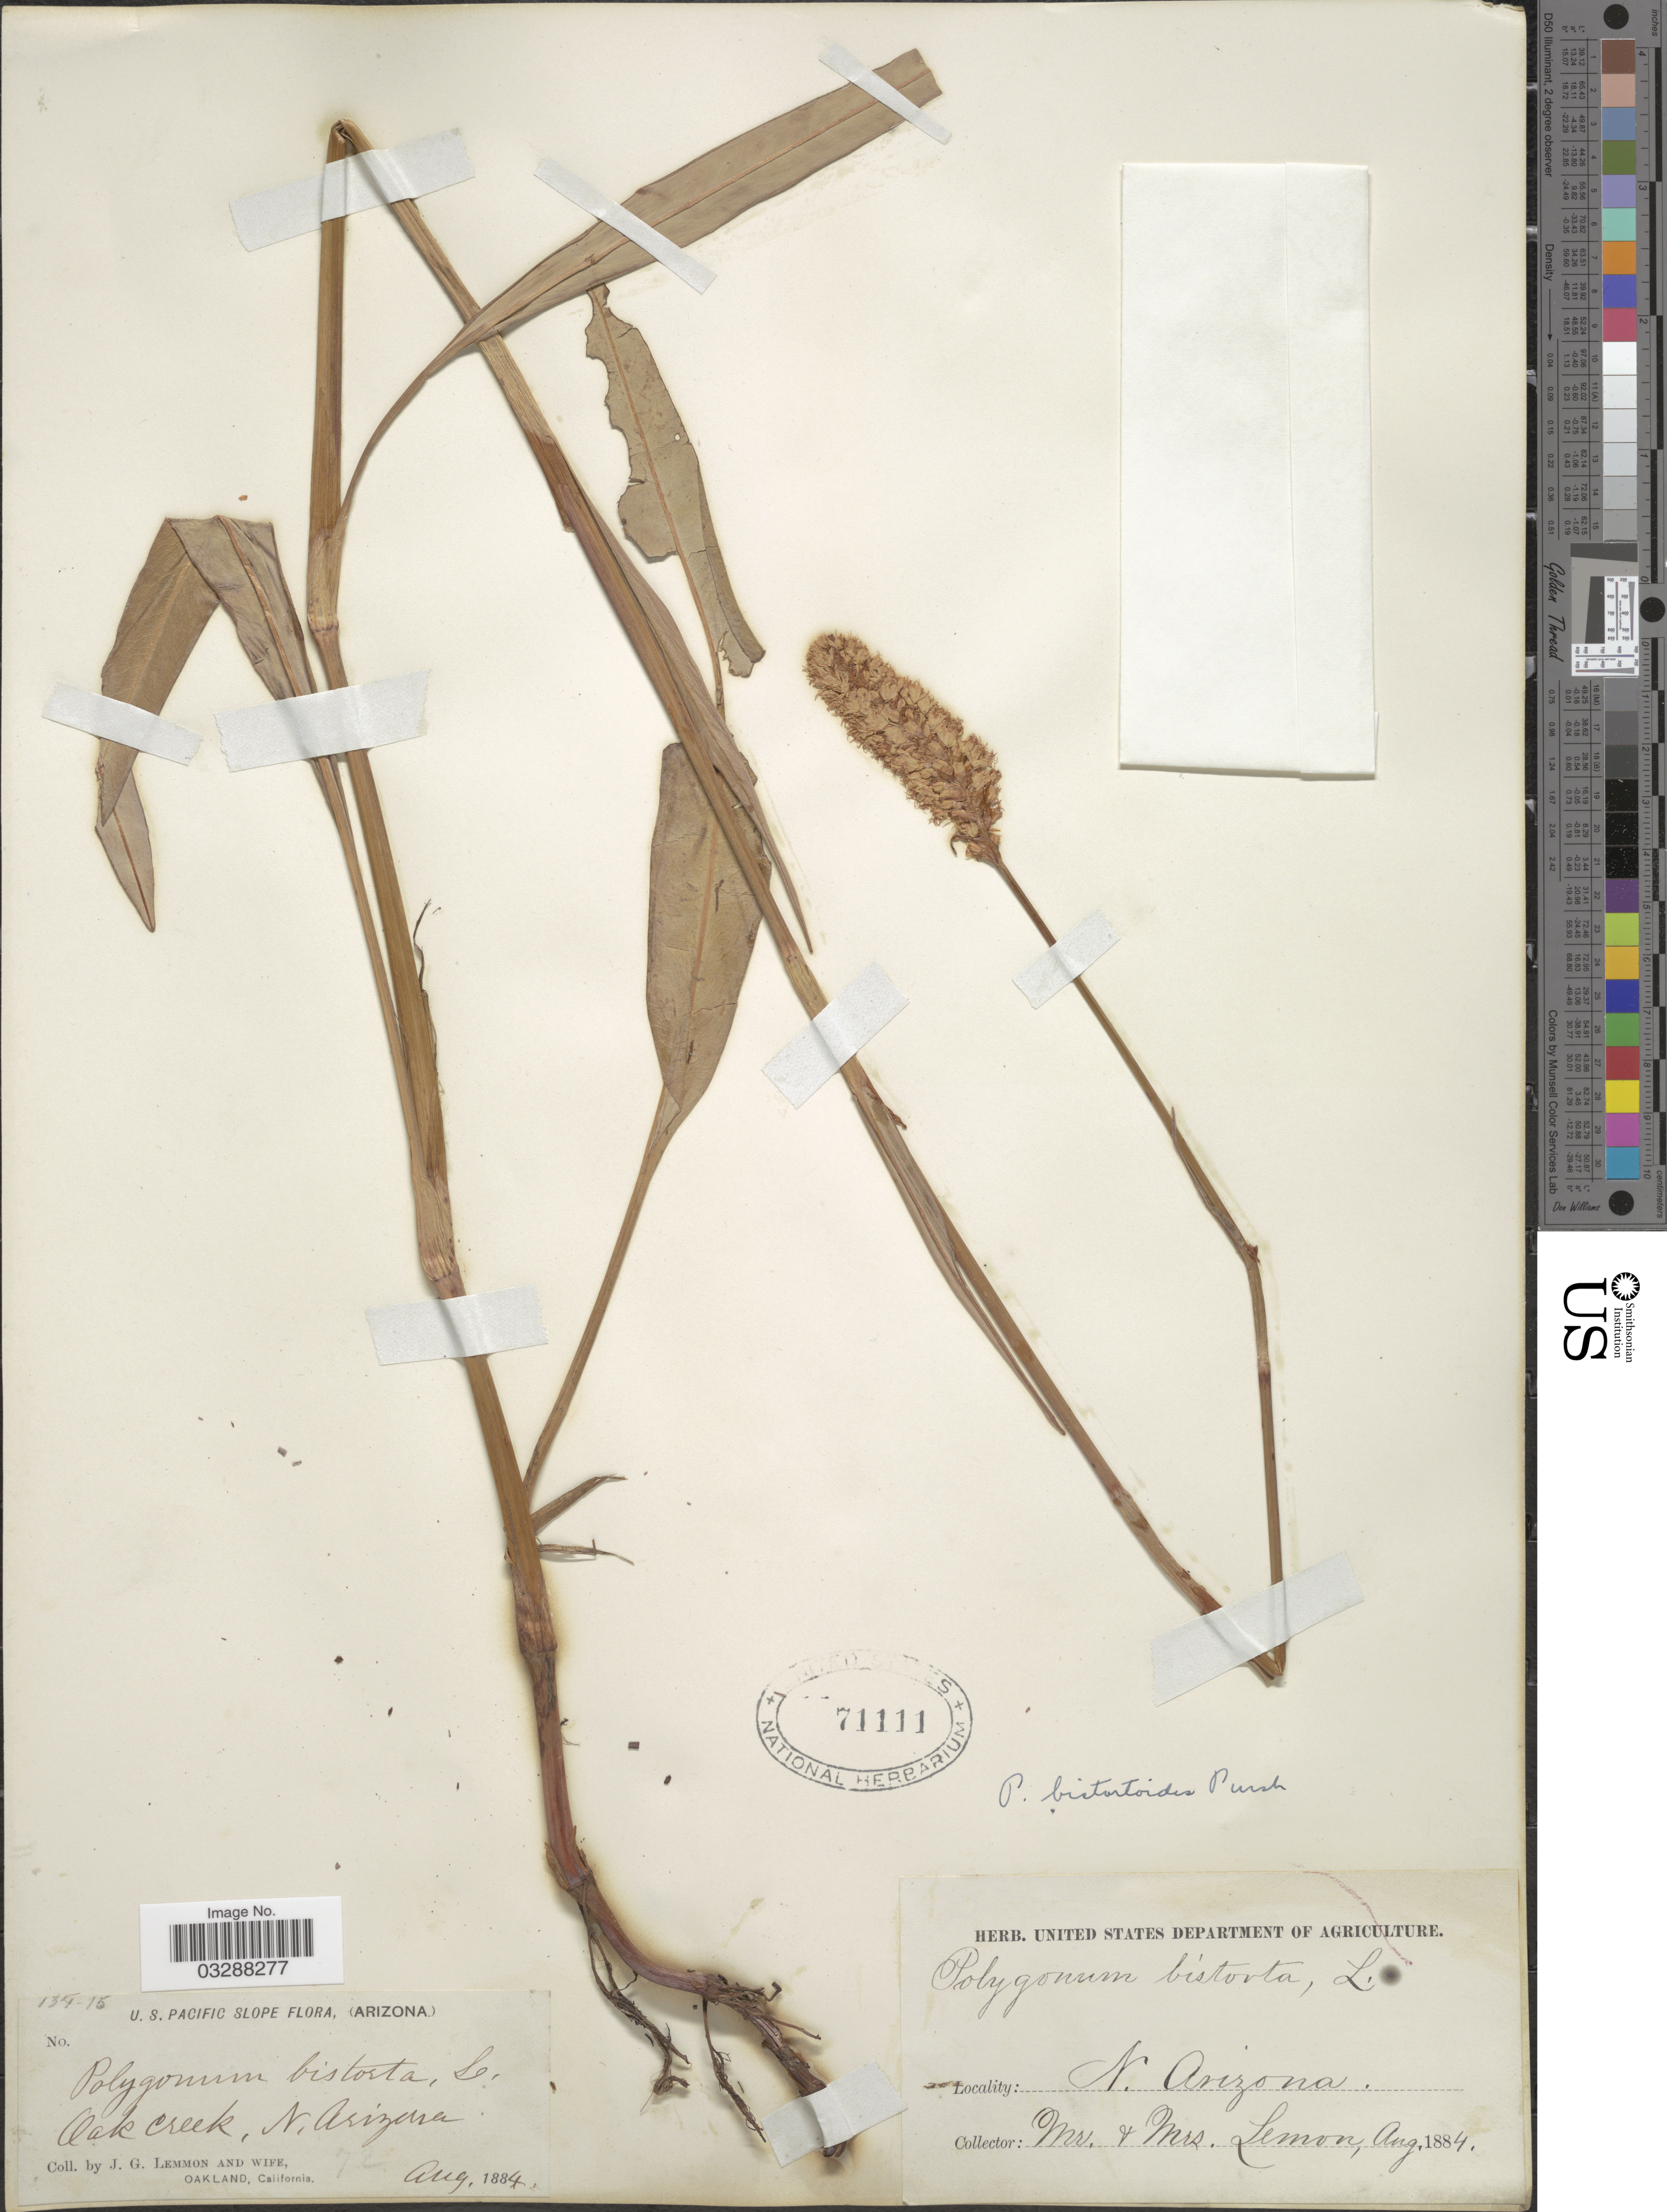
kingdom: Plantae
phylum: Tracheophyta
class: Magnoliopsida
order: Caryophyllales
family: Polygonaceae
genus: Bistorta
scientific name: Bistorta bistortoides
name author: (Pursh) Small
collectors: J. Lemmon & Mrs. J. G. Lemmon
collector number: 134-15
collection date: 1884-08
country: United States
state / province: Arizona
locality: U.S. Pacific Slope, Oak Creek, N. Arizona.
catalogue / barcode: US 71111